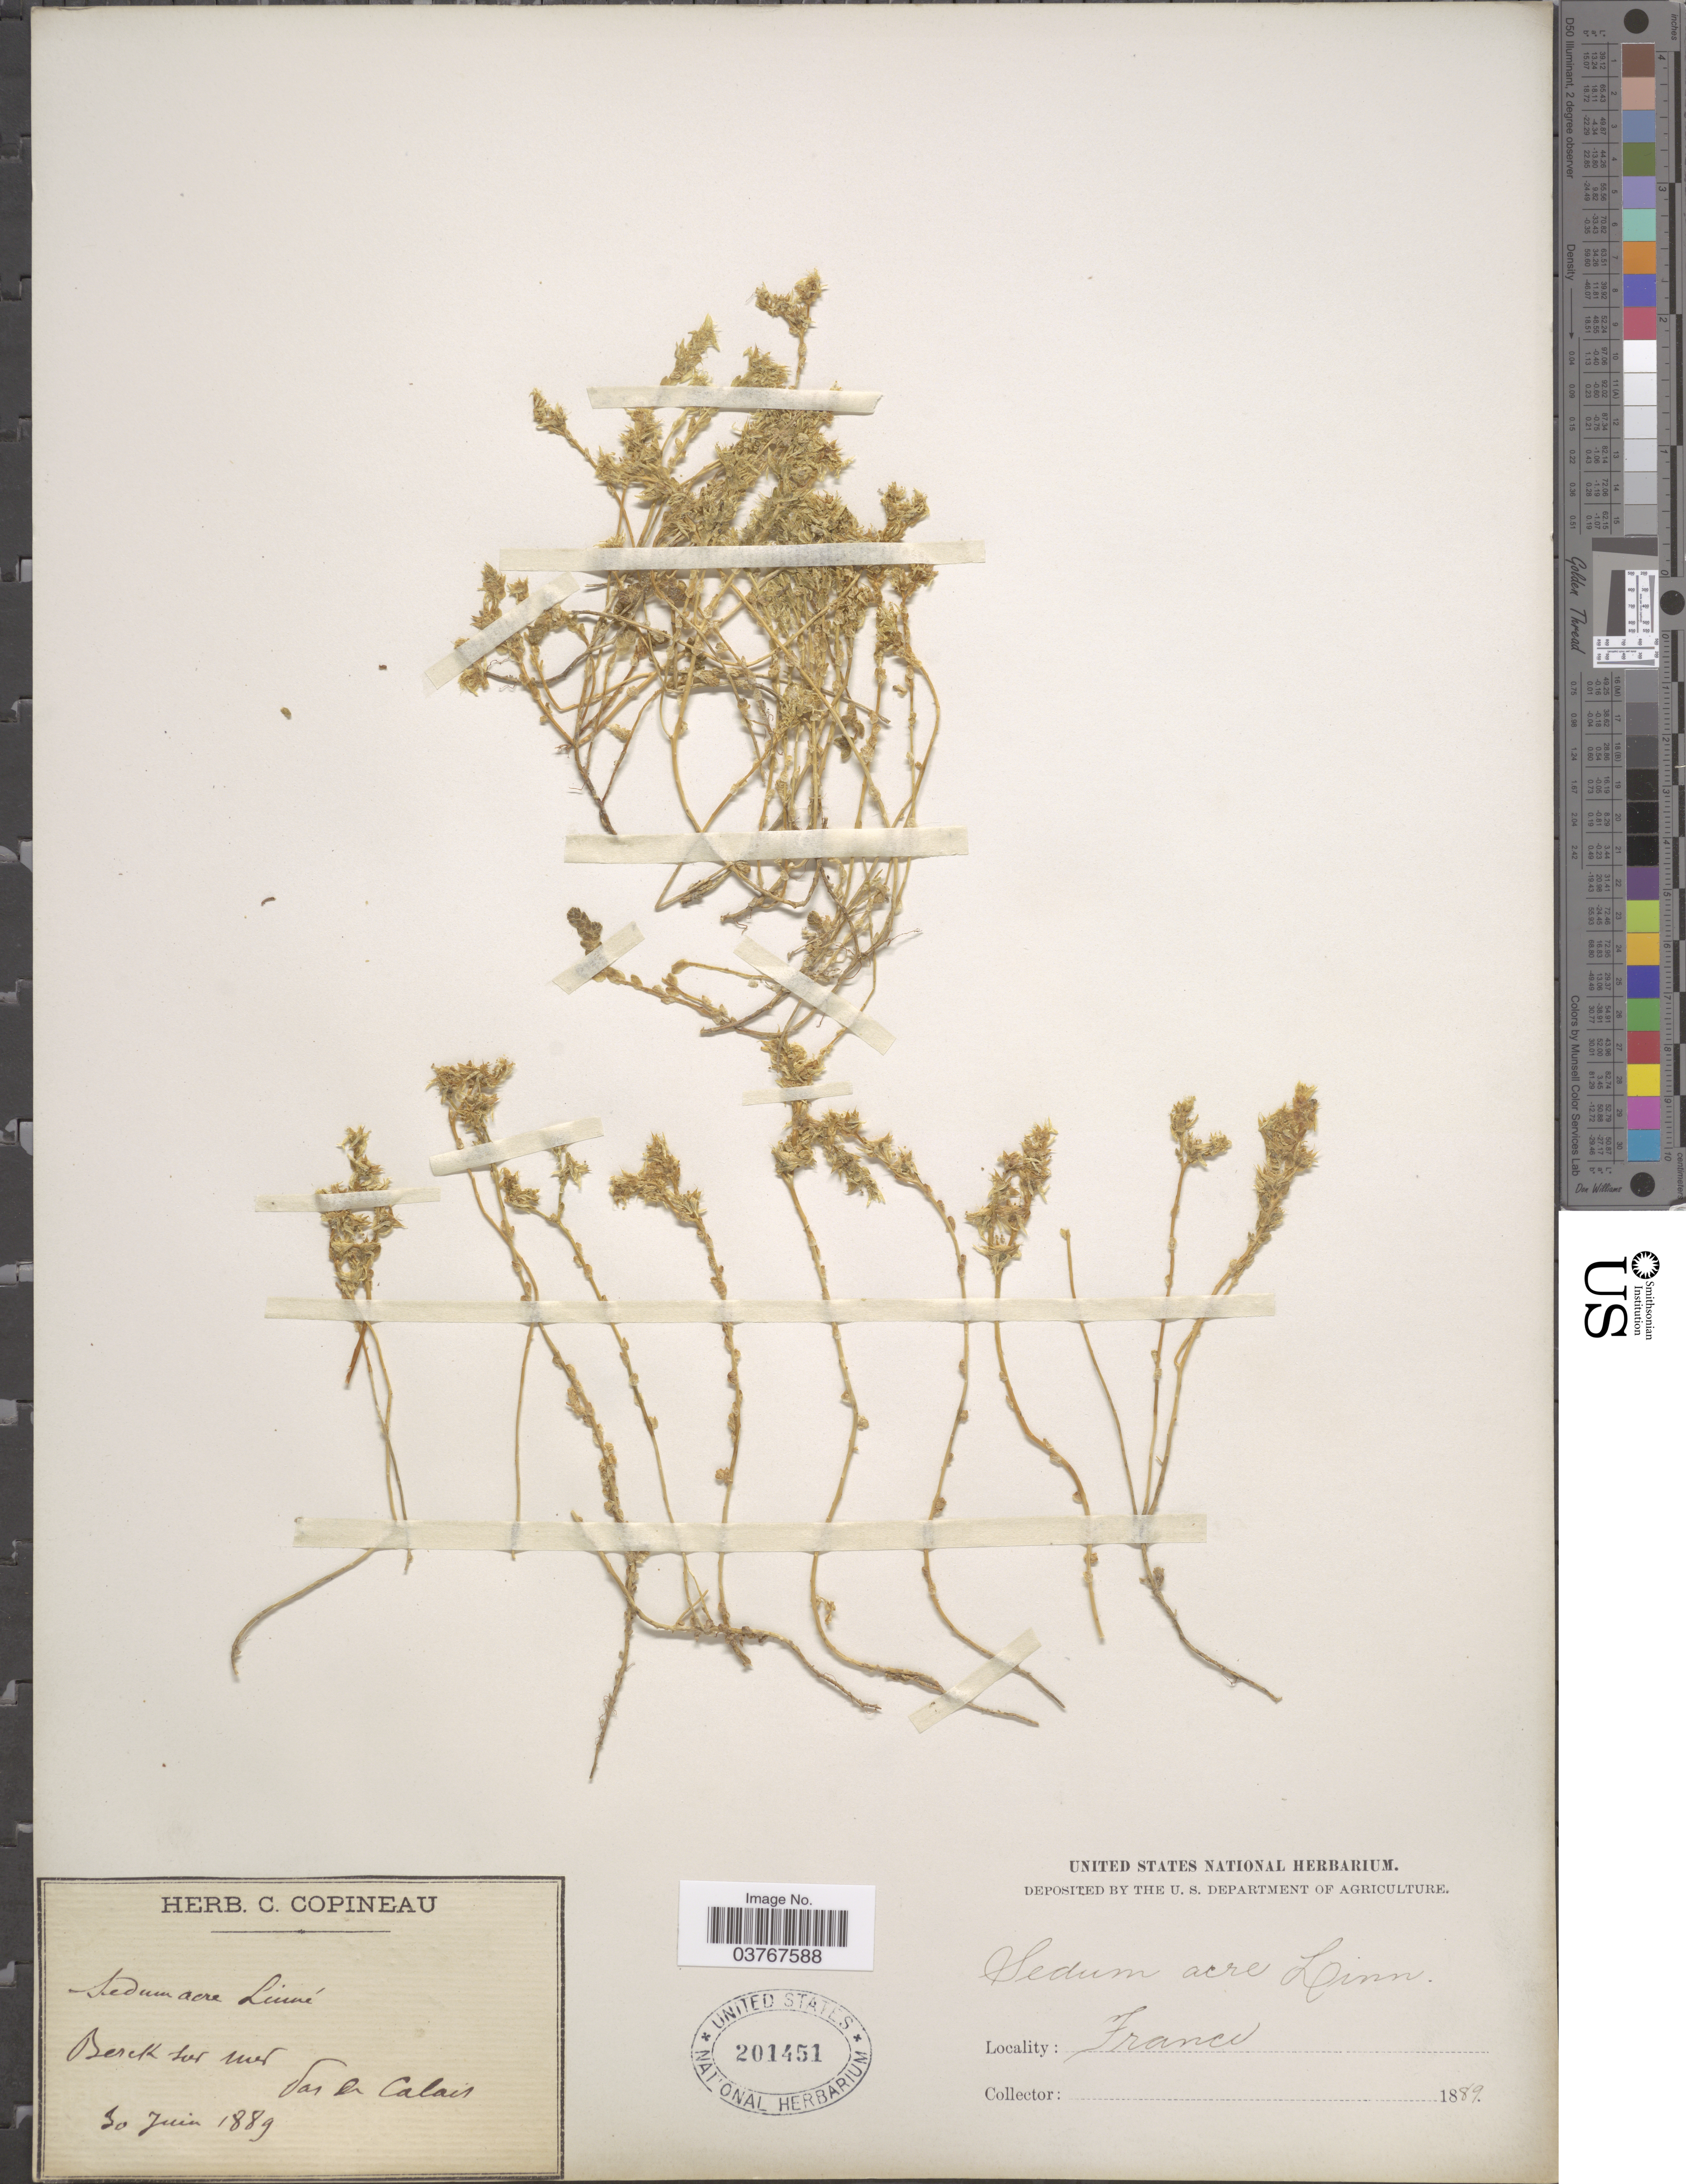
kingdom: Plantae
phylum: Tracheophyta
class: Magnoliopsida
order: Saxifragales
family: Crassulaceae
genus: Sedum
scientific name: Sedum acre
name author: L.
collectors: ex herb. C. Copineau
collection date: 1889-06-30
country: France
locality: Berck sur mer Pas de Calais.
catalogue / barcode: US 201451